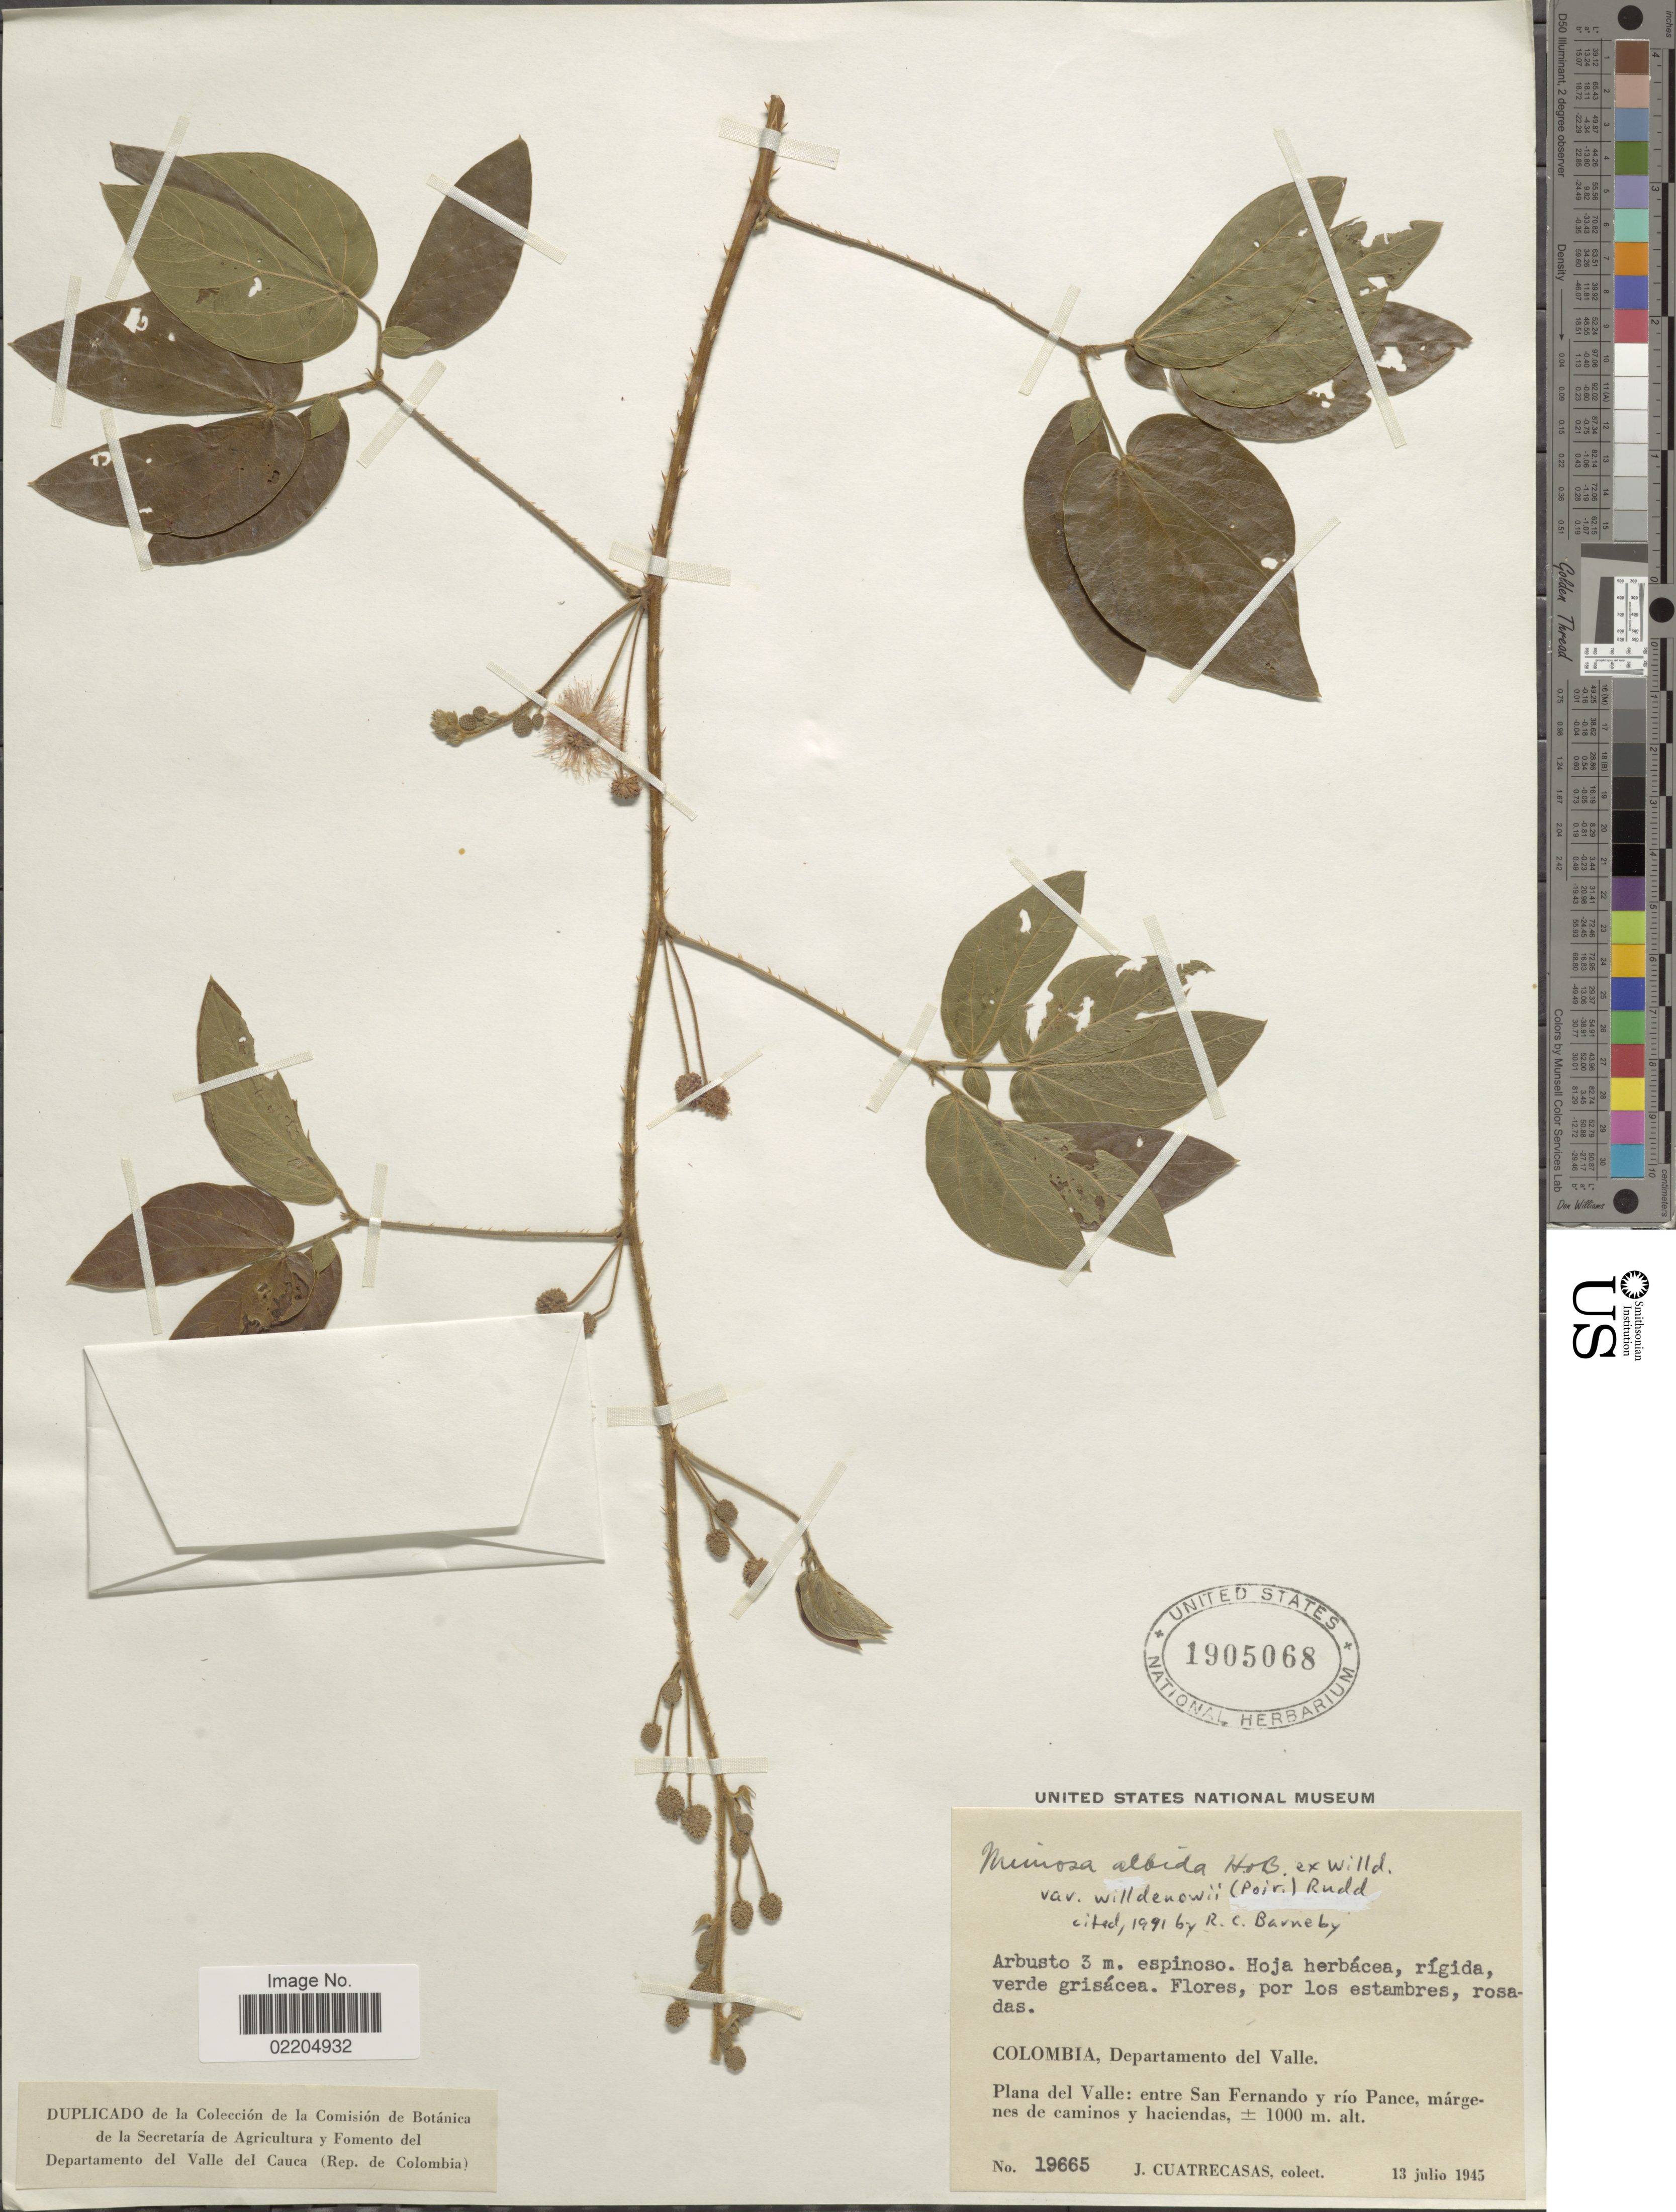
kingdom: Plantae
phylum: Tracheophyta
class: Magnoliopsida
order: Fabales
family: Fabaceae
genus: Mimosa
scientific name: Mimosa albida var. willdenowii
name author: (Poir.) Rudd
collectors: J. Cuatrecasas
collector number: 19665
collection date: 1945-07-13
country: Colombia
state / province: Valle del Cauca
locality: Departamento del Valle, Plana del Valle: entre San Francisco y rio Pance,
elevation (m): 1000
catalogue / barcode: US 1905068